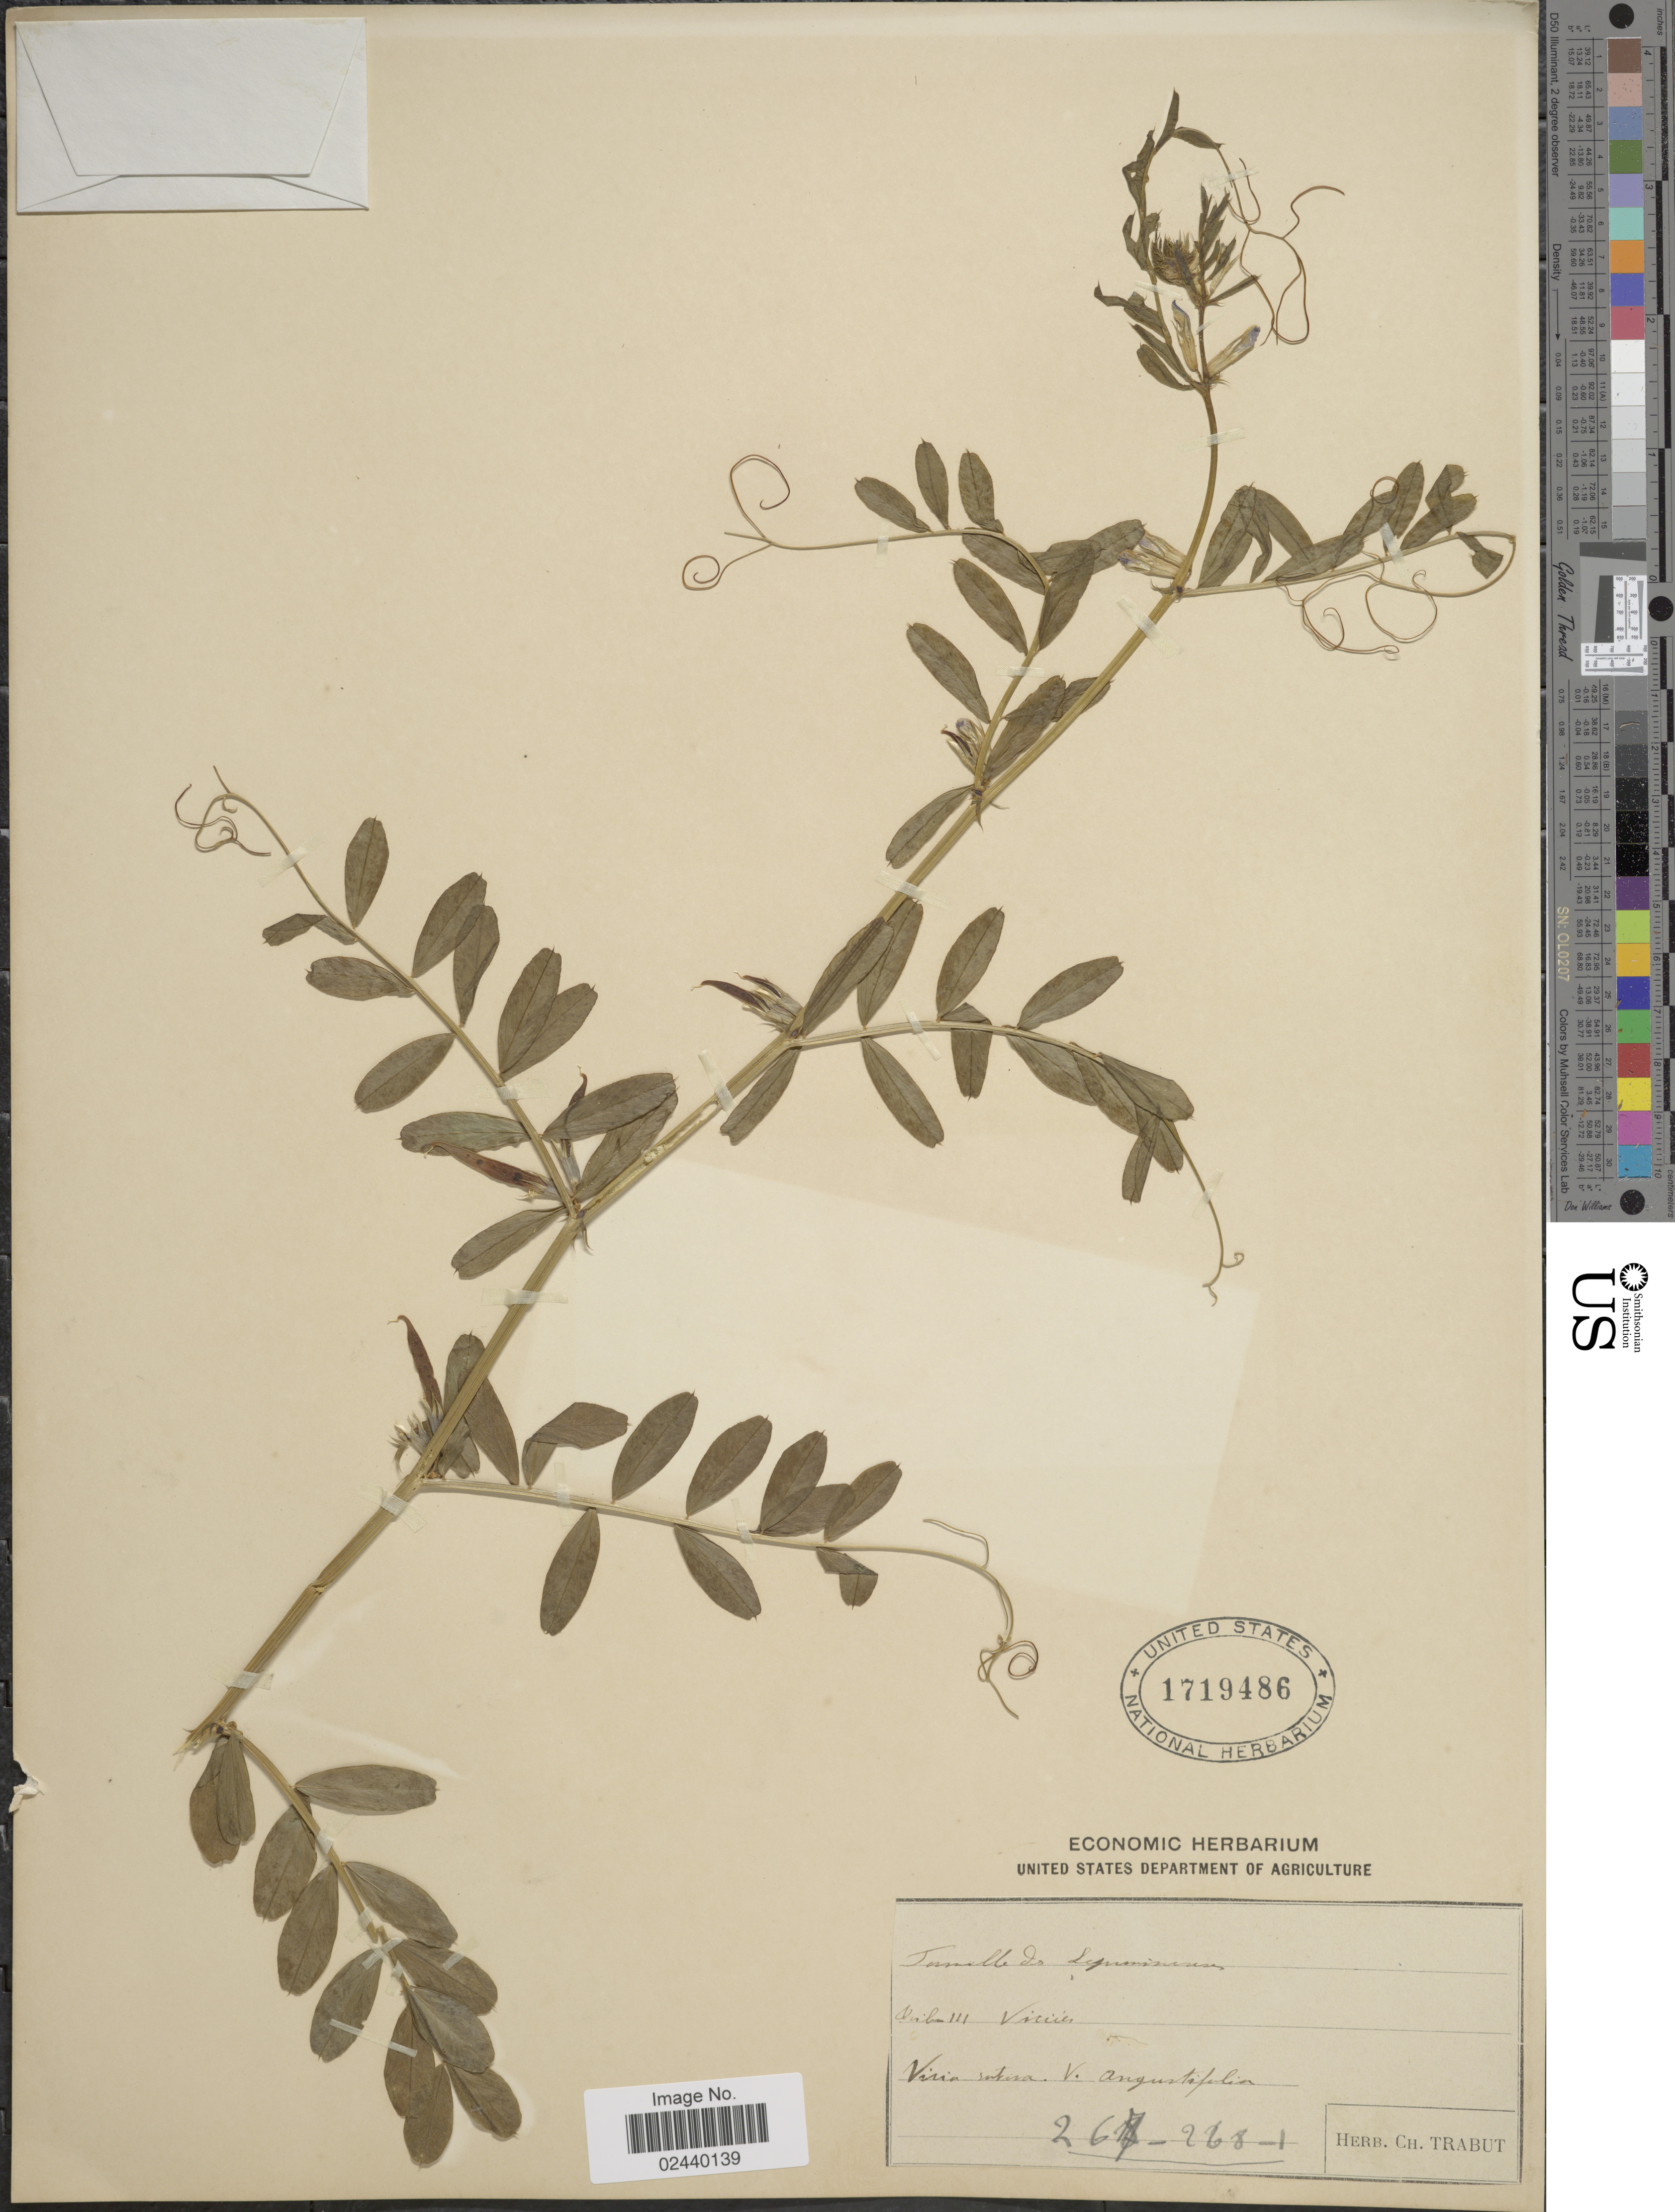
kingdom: Plantae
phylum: Tracheophyta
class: Magnoliopsida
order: Fabales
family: Fabaceae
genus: Vicia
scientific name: Vicia sativa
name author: L.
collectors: Ex herb. Ch. Trabut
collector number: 267-268-1*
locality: [illegible text] III Vicicis[interpreted]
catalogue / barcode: US 1719486